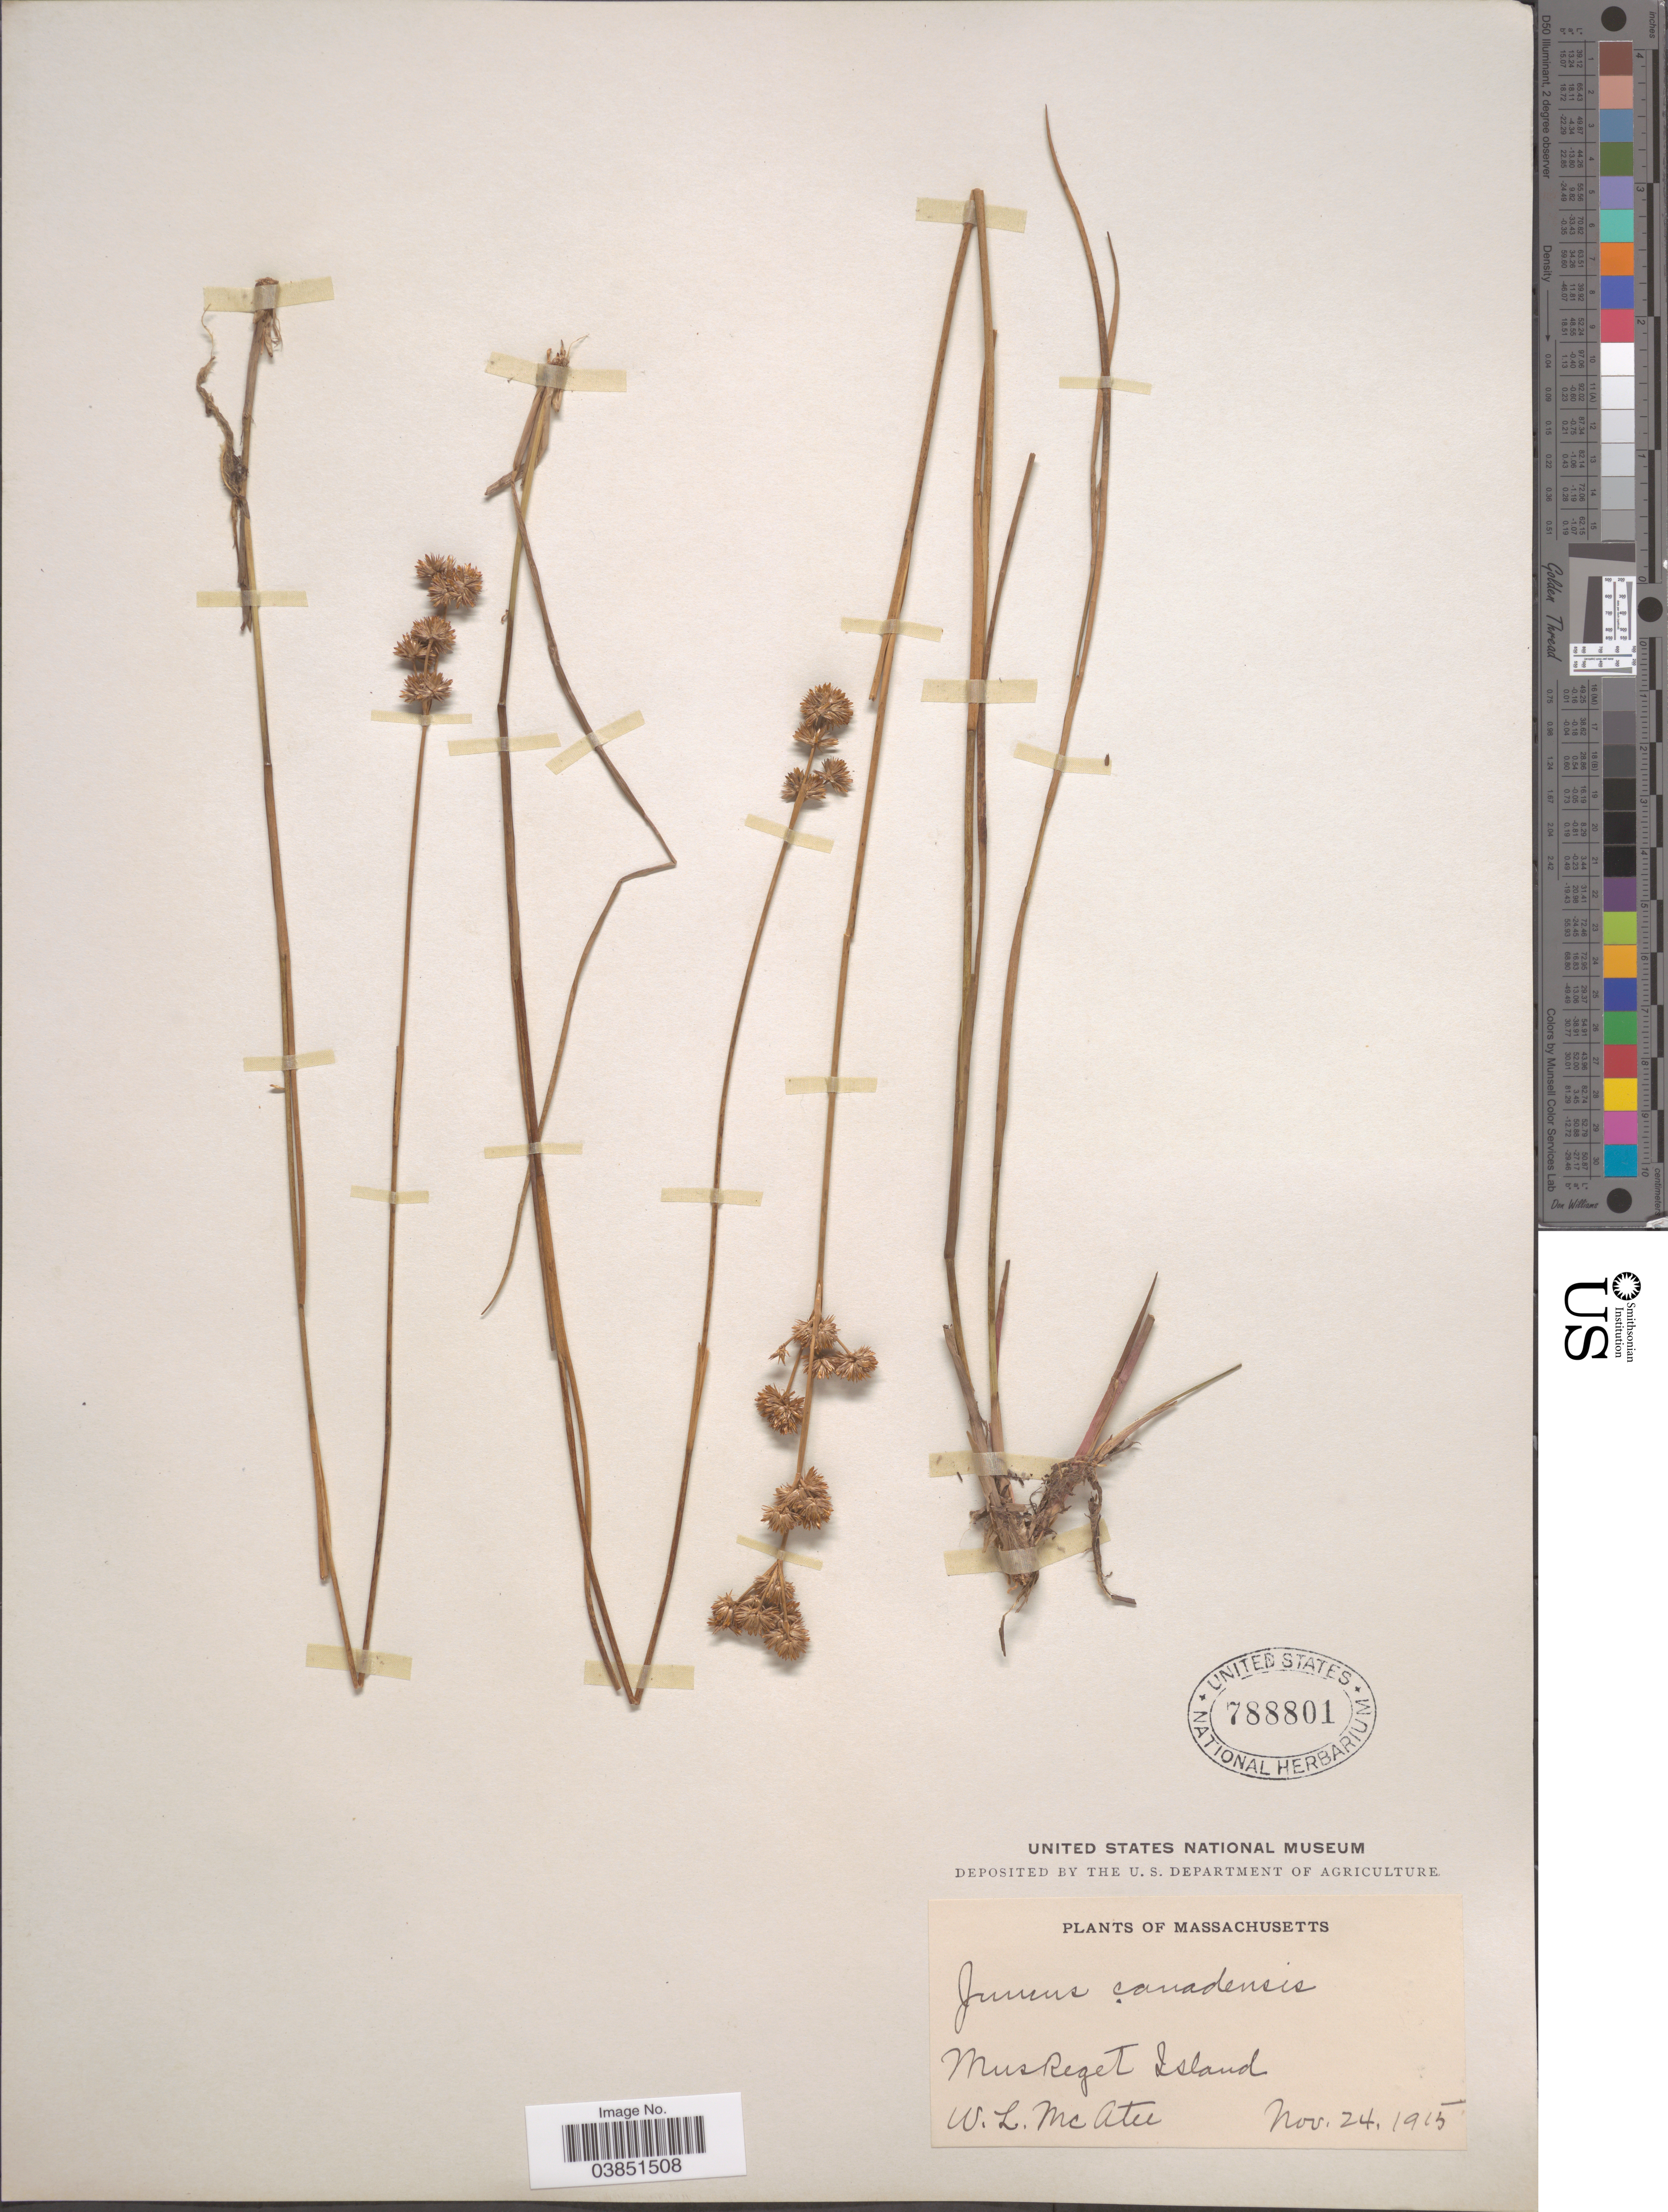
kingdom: Plantae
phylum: Tracheophyta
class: Liliopsida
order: Poales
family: Juncaceae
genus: Juncus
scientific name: Juncus canadensis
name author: J. Gay ex Laharpe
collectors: W. McAtee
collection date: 1915-11-24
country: United States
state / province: Massachusetts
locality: Muskeget Island.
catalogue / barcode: US 788801